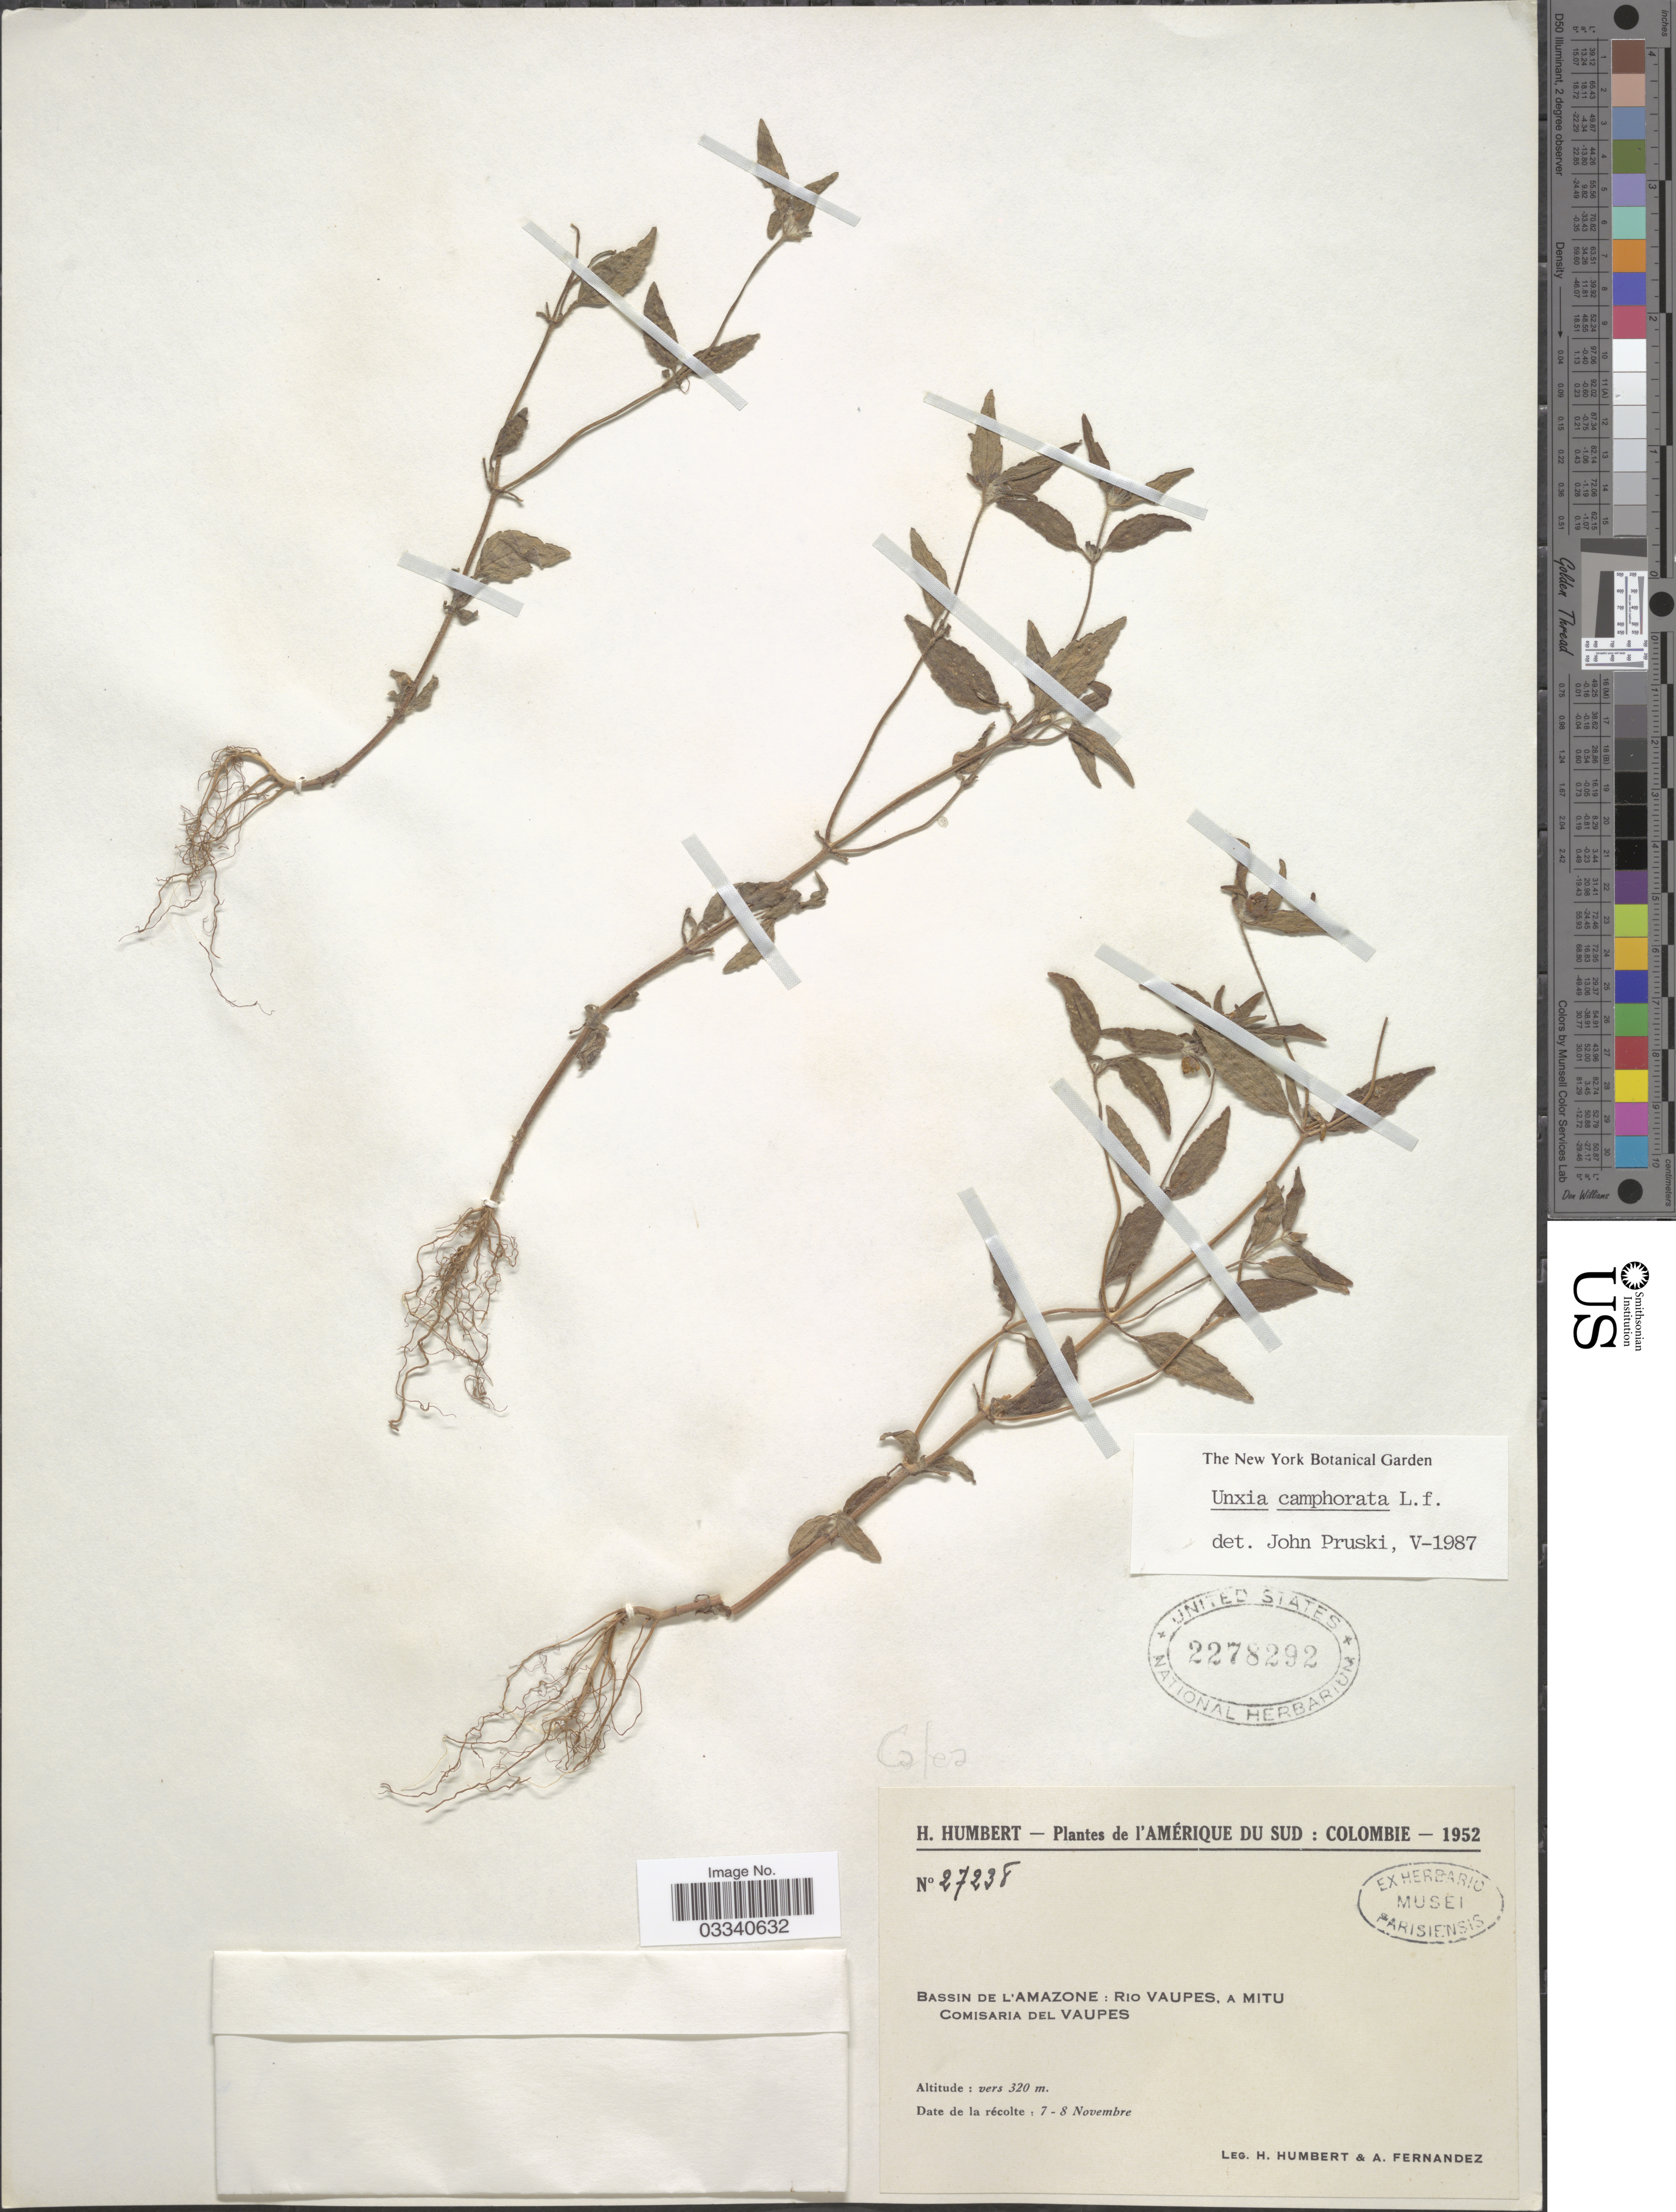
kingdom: Plantae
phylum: Tracheophyta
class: Magnoliopsida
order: Asterales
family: Asteraceae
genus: Unxia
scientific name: Unxia camphorata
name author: L. f.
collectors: H. Humbert & A. Fernandez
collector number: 27238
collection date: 1952-11-07/1952-11-08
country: Colombia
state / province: Vaupés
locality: Bassin de l'Amazone: Rio Vaupes, a Mitu. Comisaria del Vaupes.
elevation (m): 320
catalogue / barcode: US 2278292